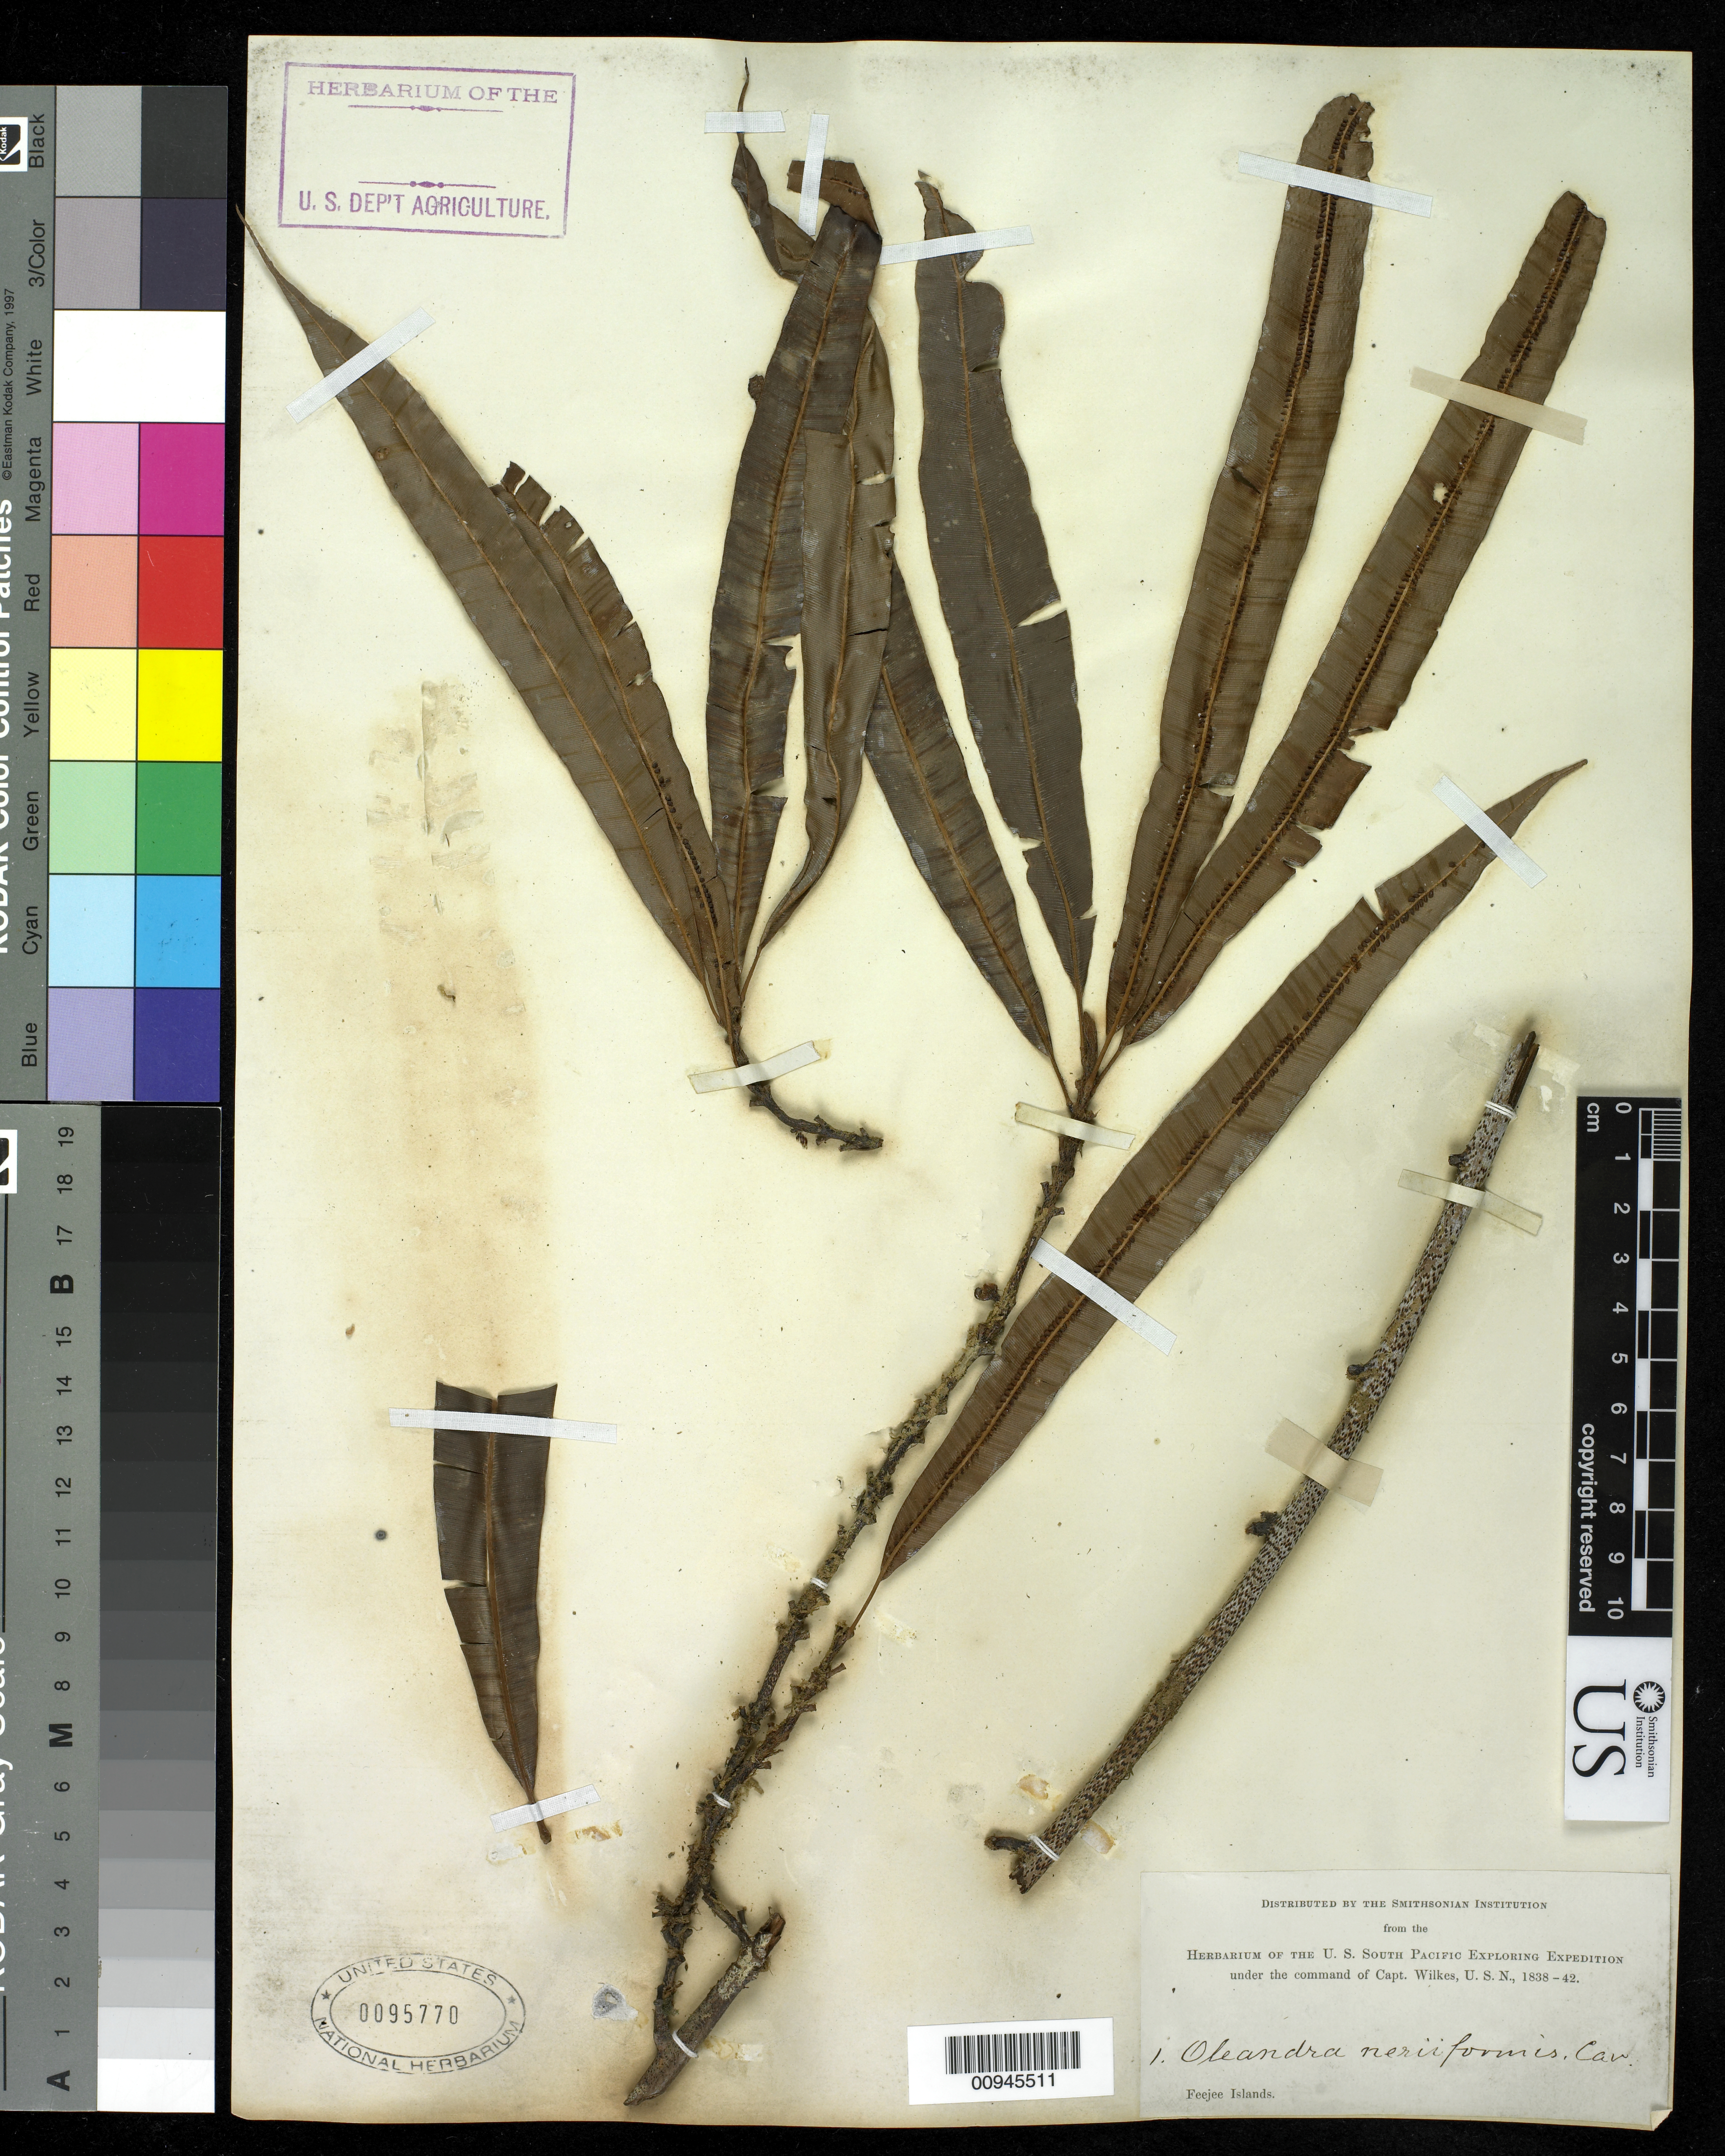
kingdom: Plantae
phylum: Tracheophyta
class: Polypodiopsida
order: Polypodiales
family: Oleandraceae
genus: Oleandra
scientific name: Oleandra parksii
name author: Copel.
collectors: Wilkes Explor. Exped.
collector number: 1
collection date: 1838/1842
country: Fiji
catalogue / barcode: US 95770